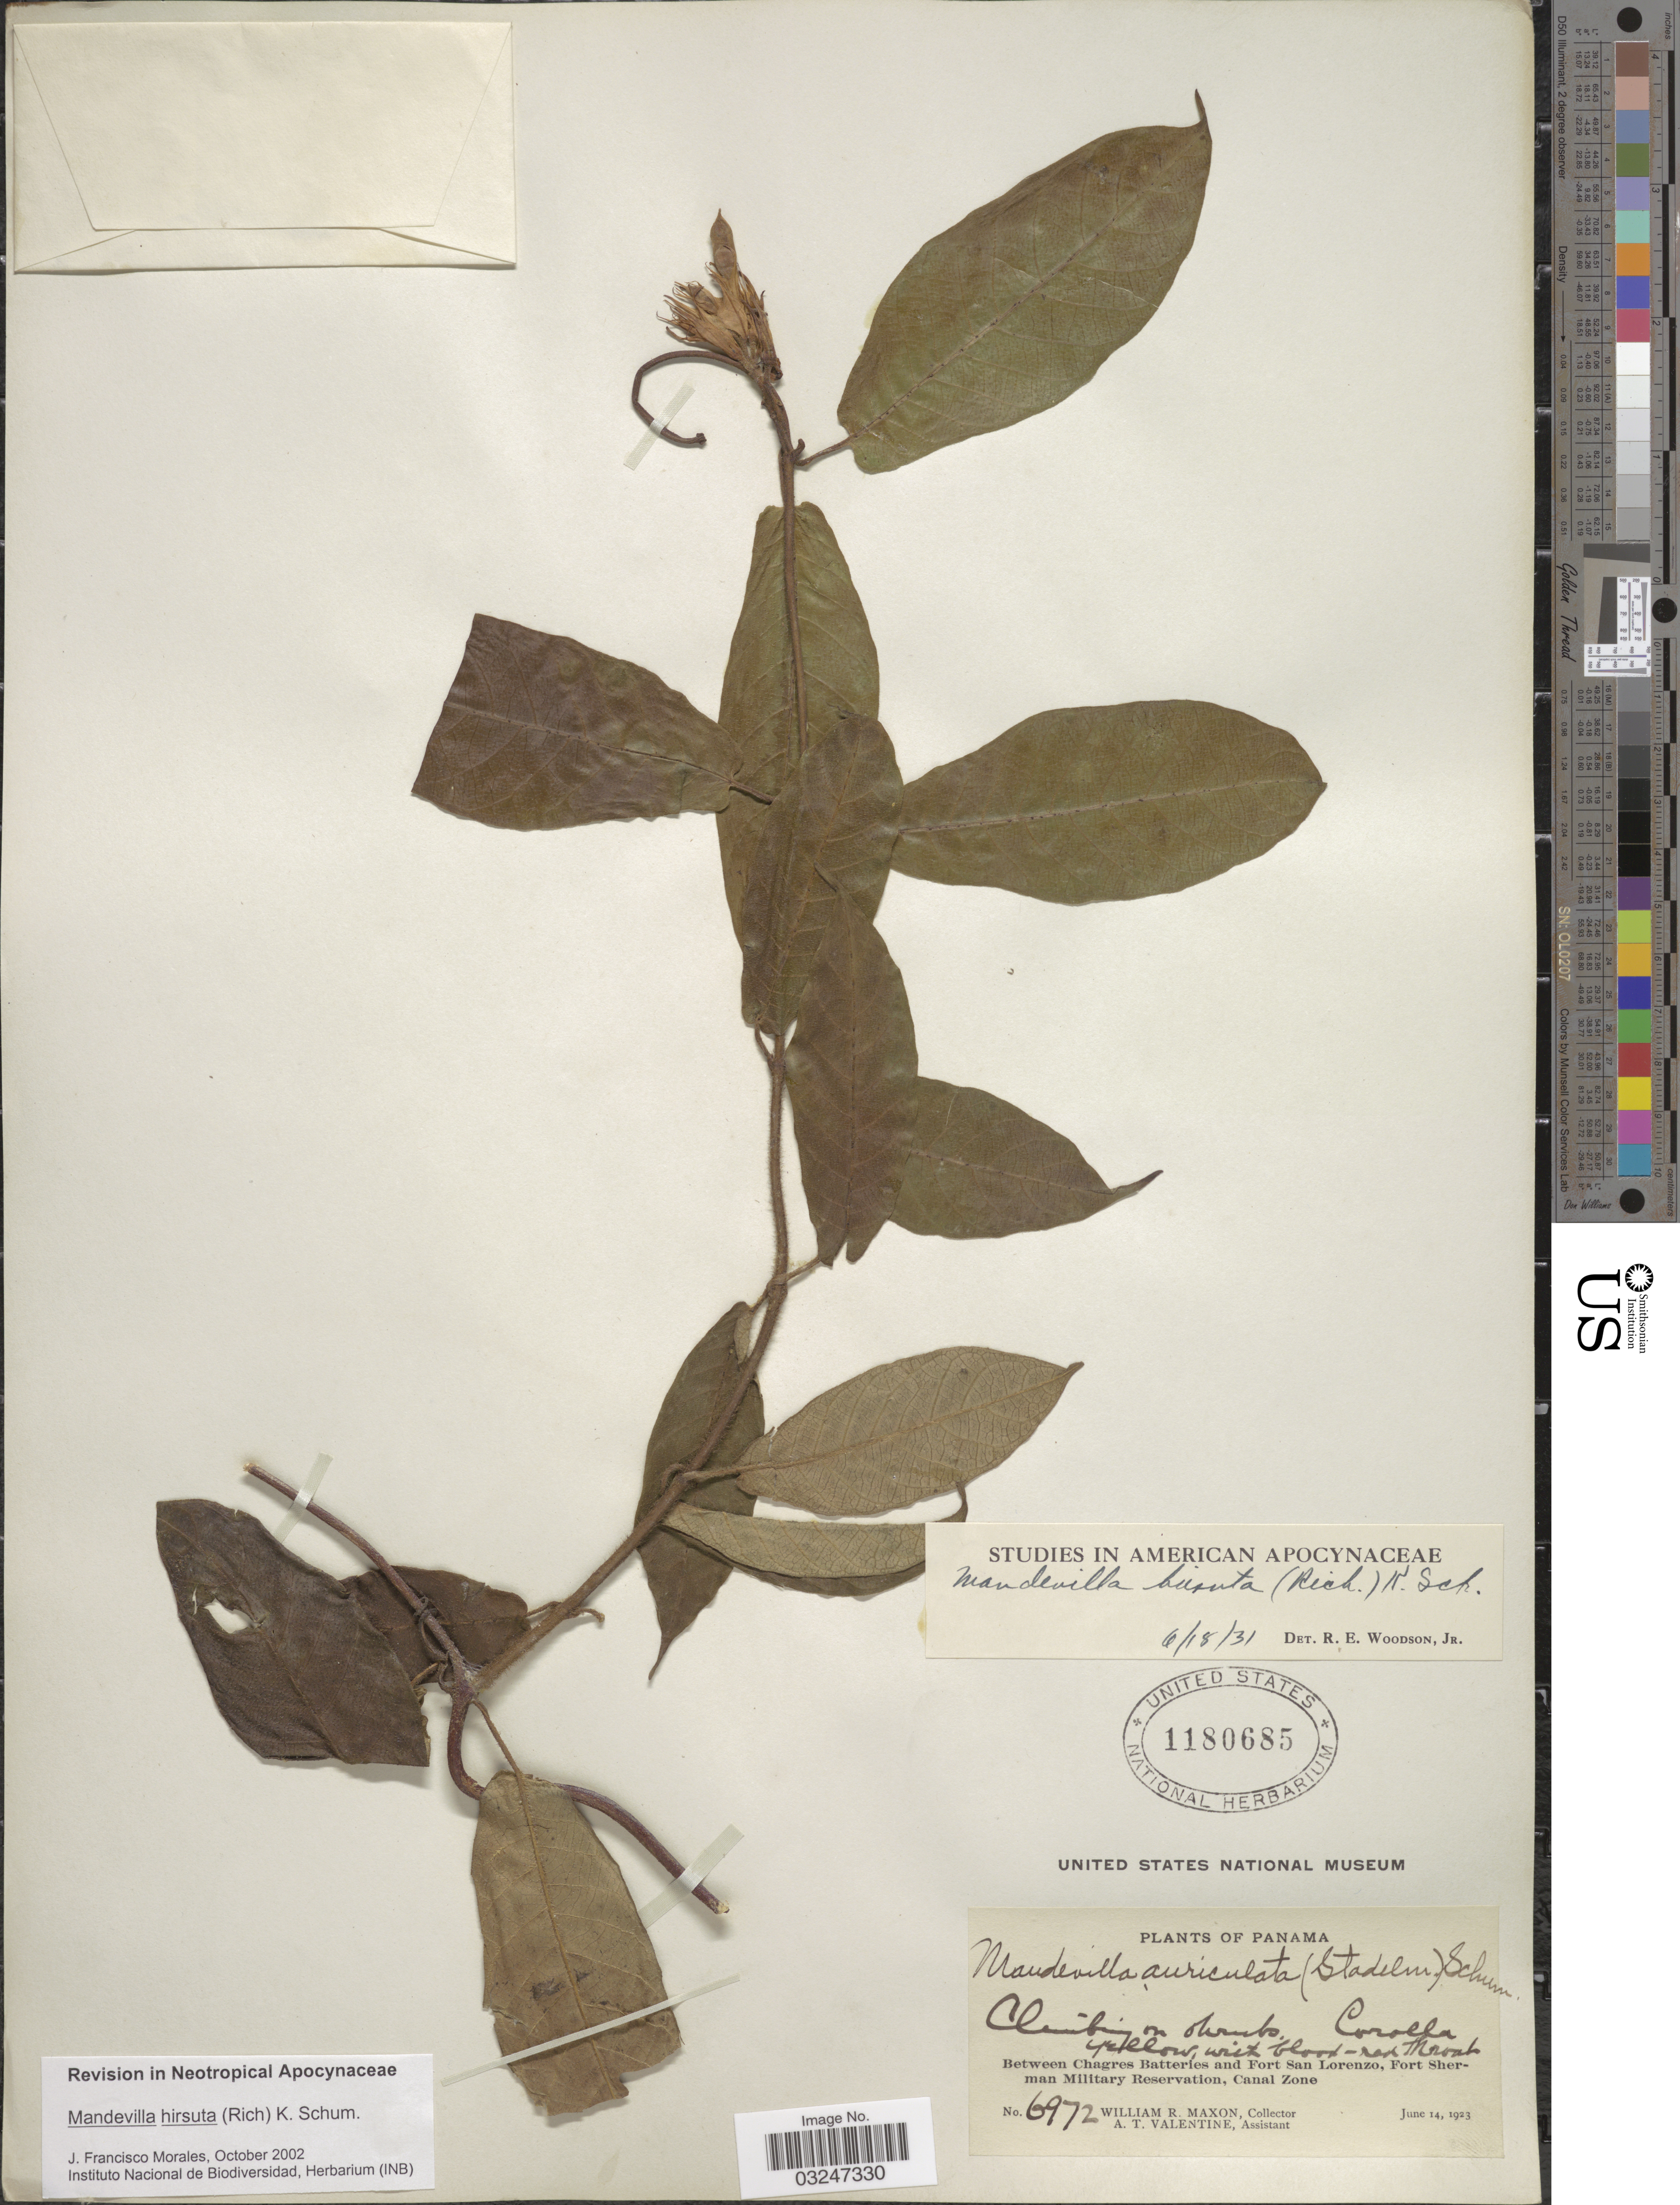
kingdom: Plantae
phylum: Tracheophyta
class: Magnoliopsida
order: Gentianales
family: Apocynaceae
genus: Mandevilla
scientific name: Mandevilla hirsuta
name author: (Rich.) K. Schum.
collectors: W. R. Maxon & A. Valentine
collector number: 6972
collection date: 1923-06-14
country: Panama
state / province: Colón / Panamá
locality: Between Chagres Batteries and Fort San Lorenzo, Fort Sherman Military Reservation, Canal Zone.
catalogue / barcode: US 1180685